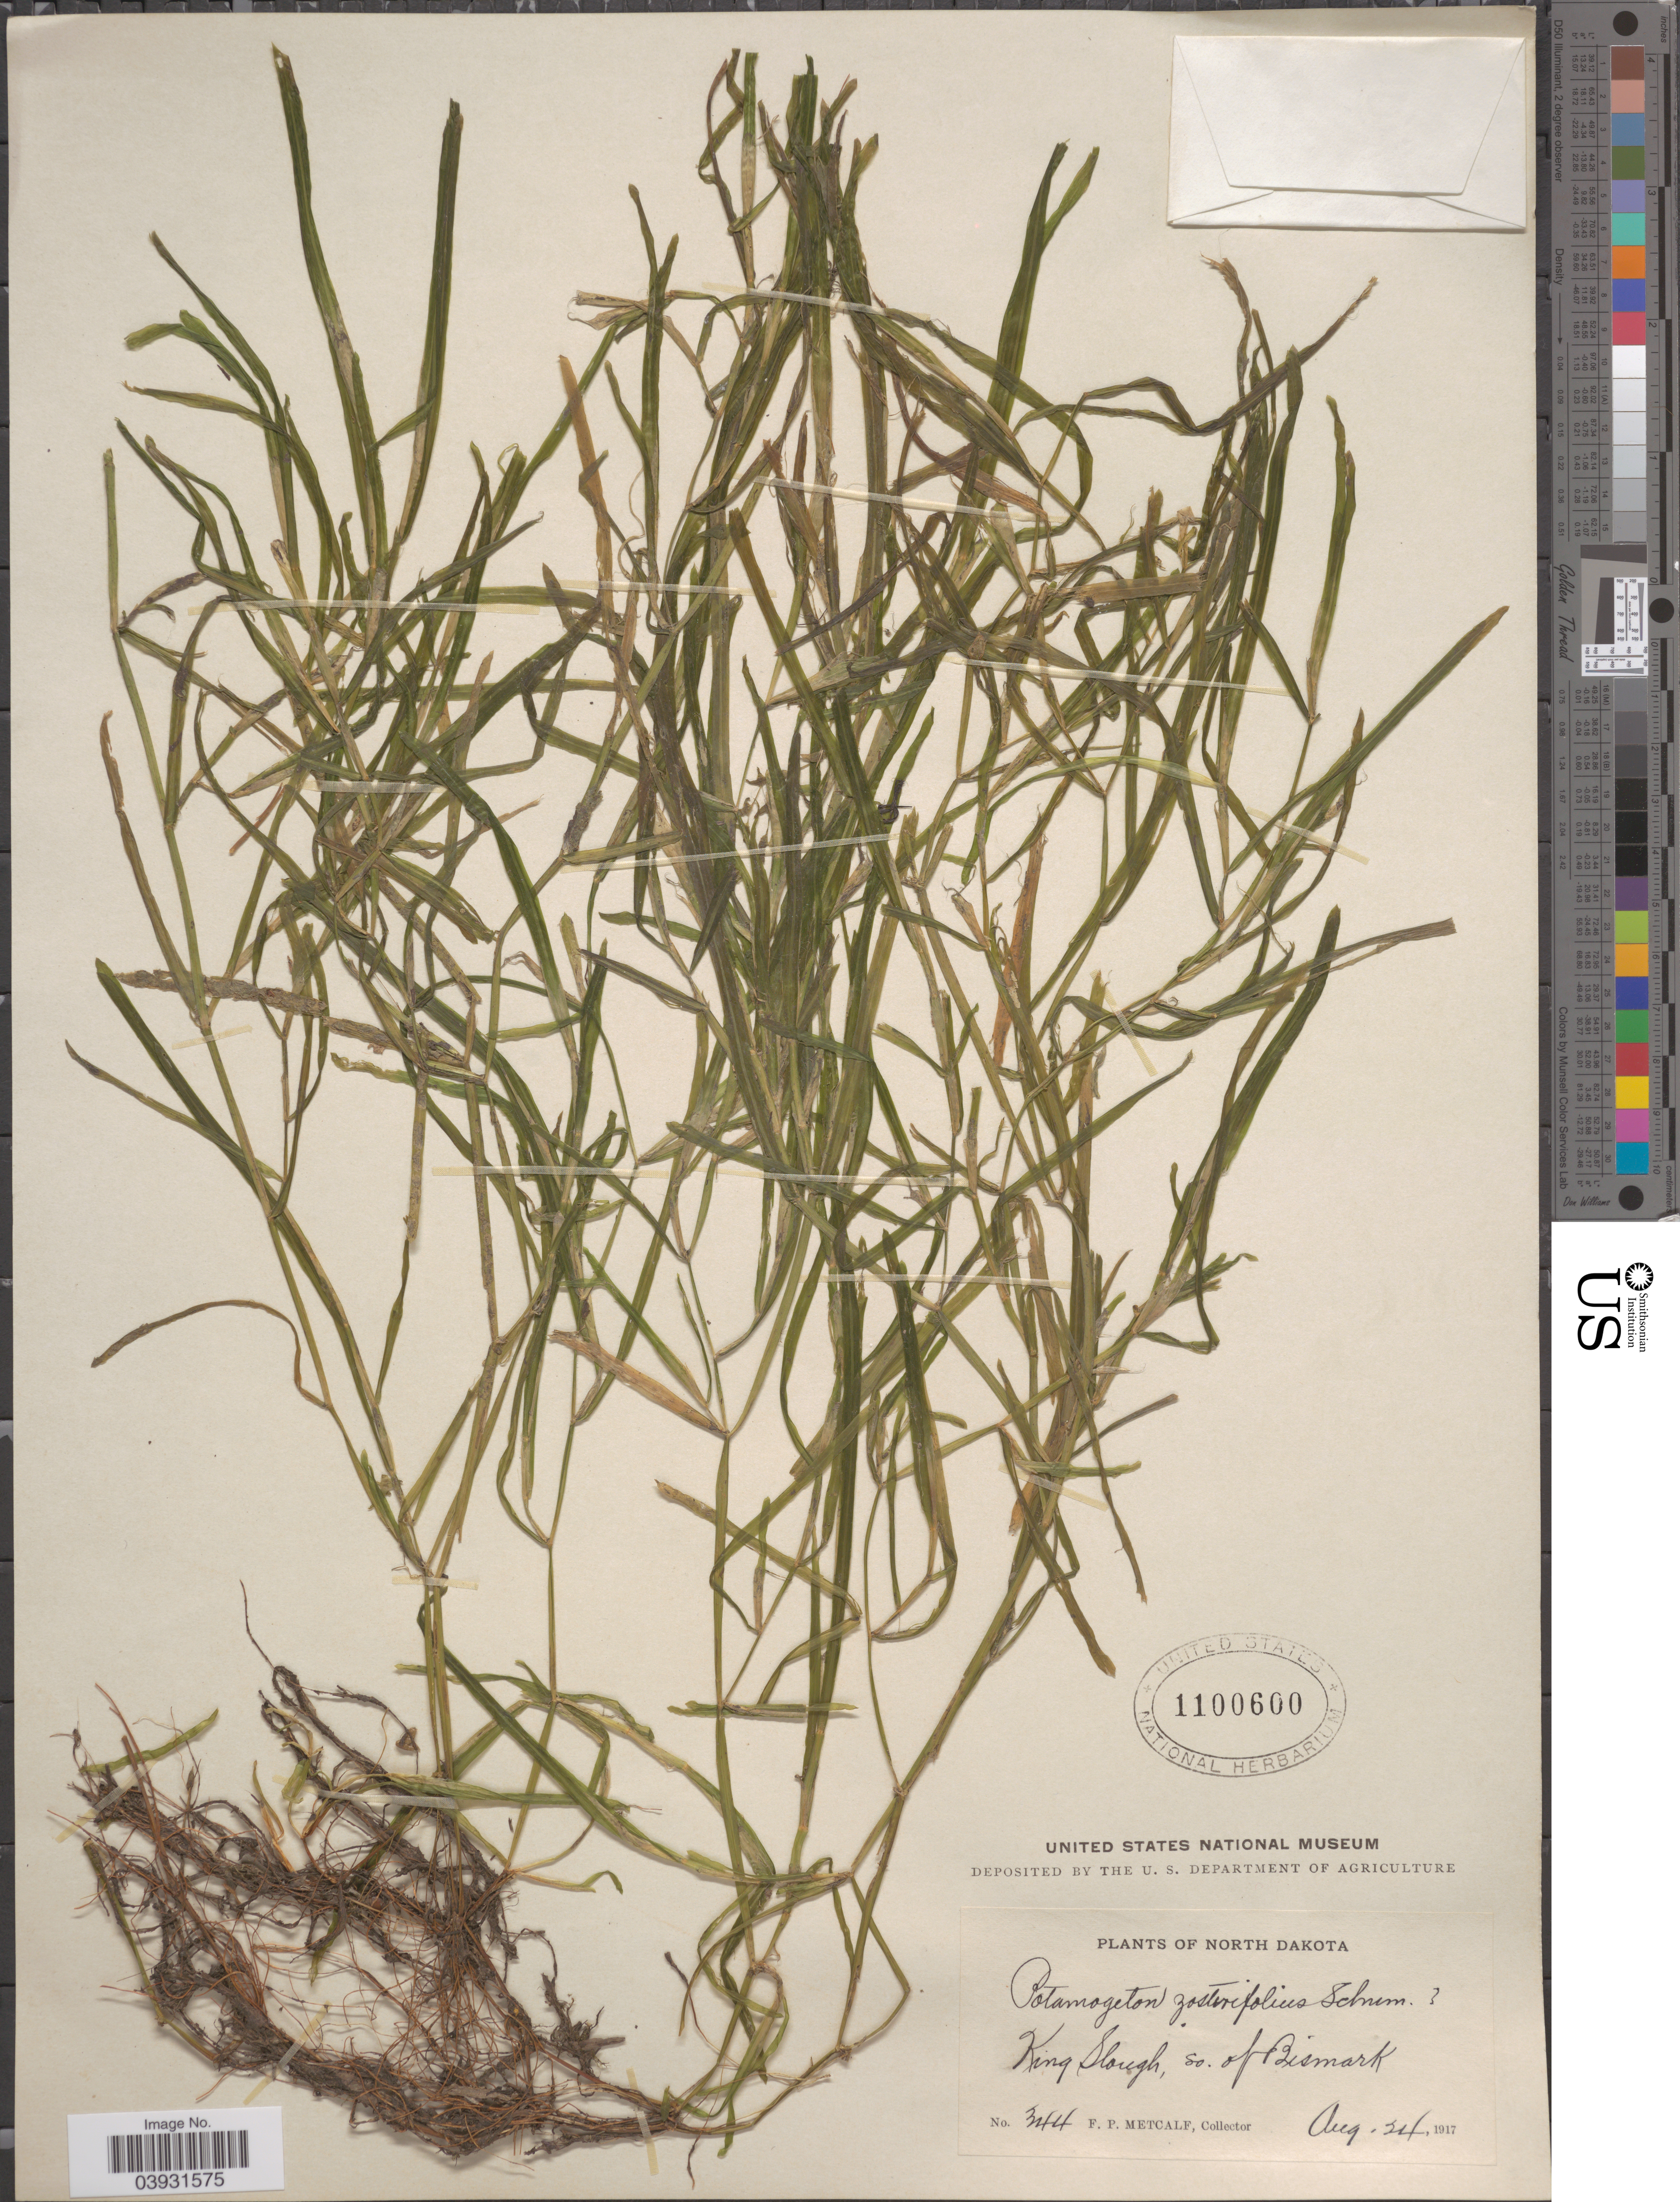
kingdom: Plantae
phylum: Tracheophyta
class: Liliopsida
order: Alismatales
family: Potamogetonaceae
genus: Potamogeton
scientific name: Potamogeton zosterifolius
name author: Schumach.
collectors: F. Metcalf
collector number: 344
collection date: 1917-08-24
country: United States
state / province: North Dakota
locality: King Slough, so. of Bismark.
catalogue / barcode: US 1100600